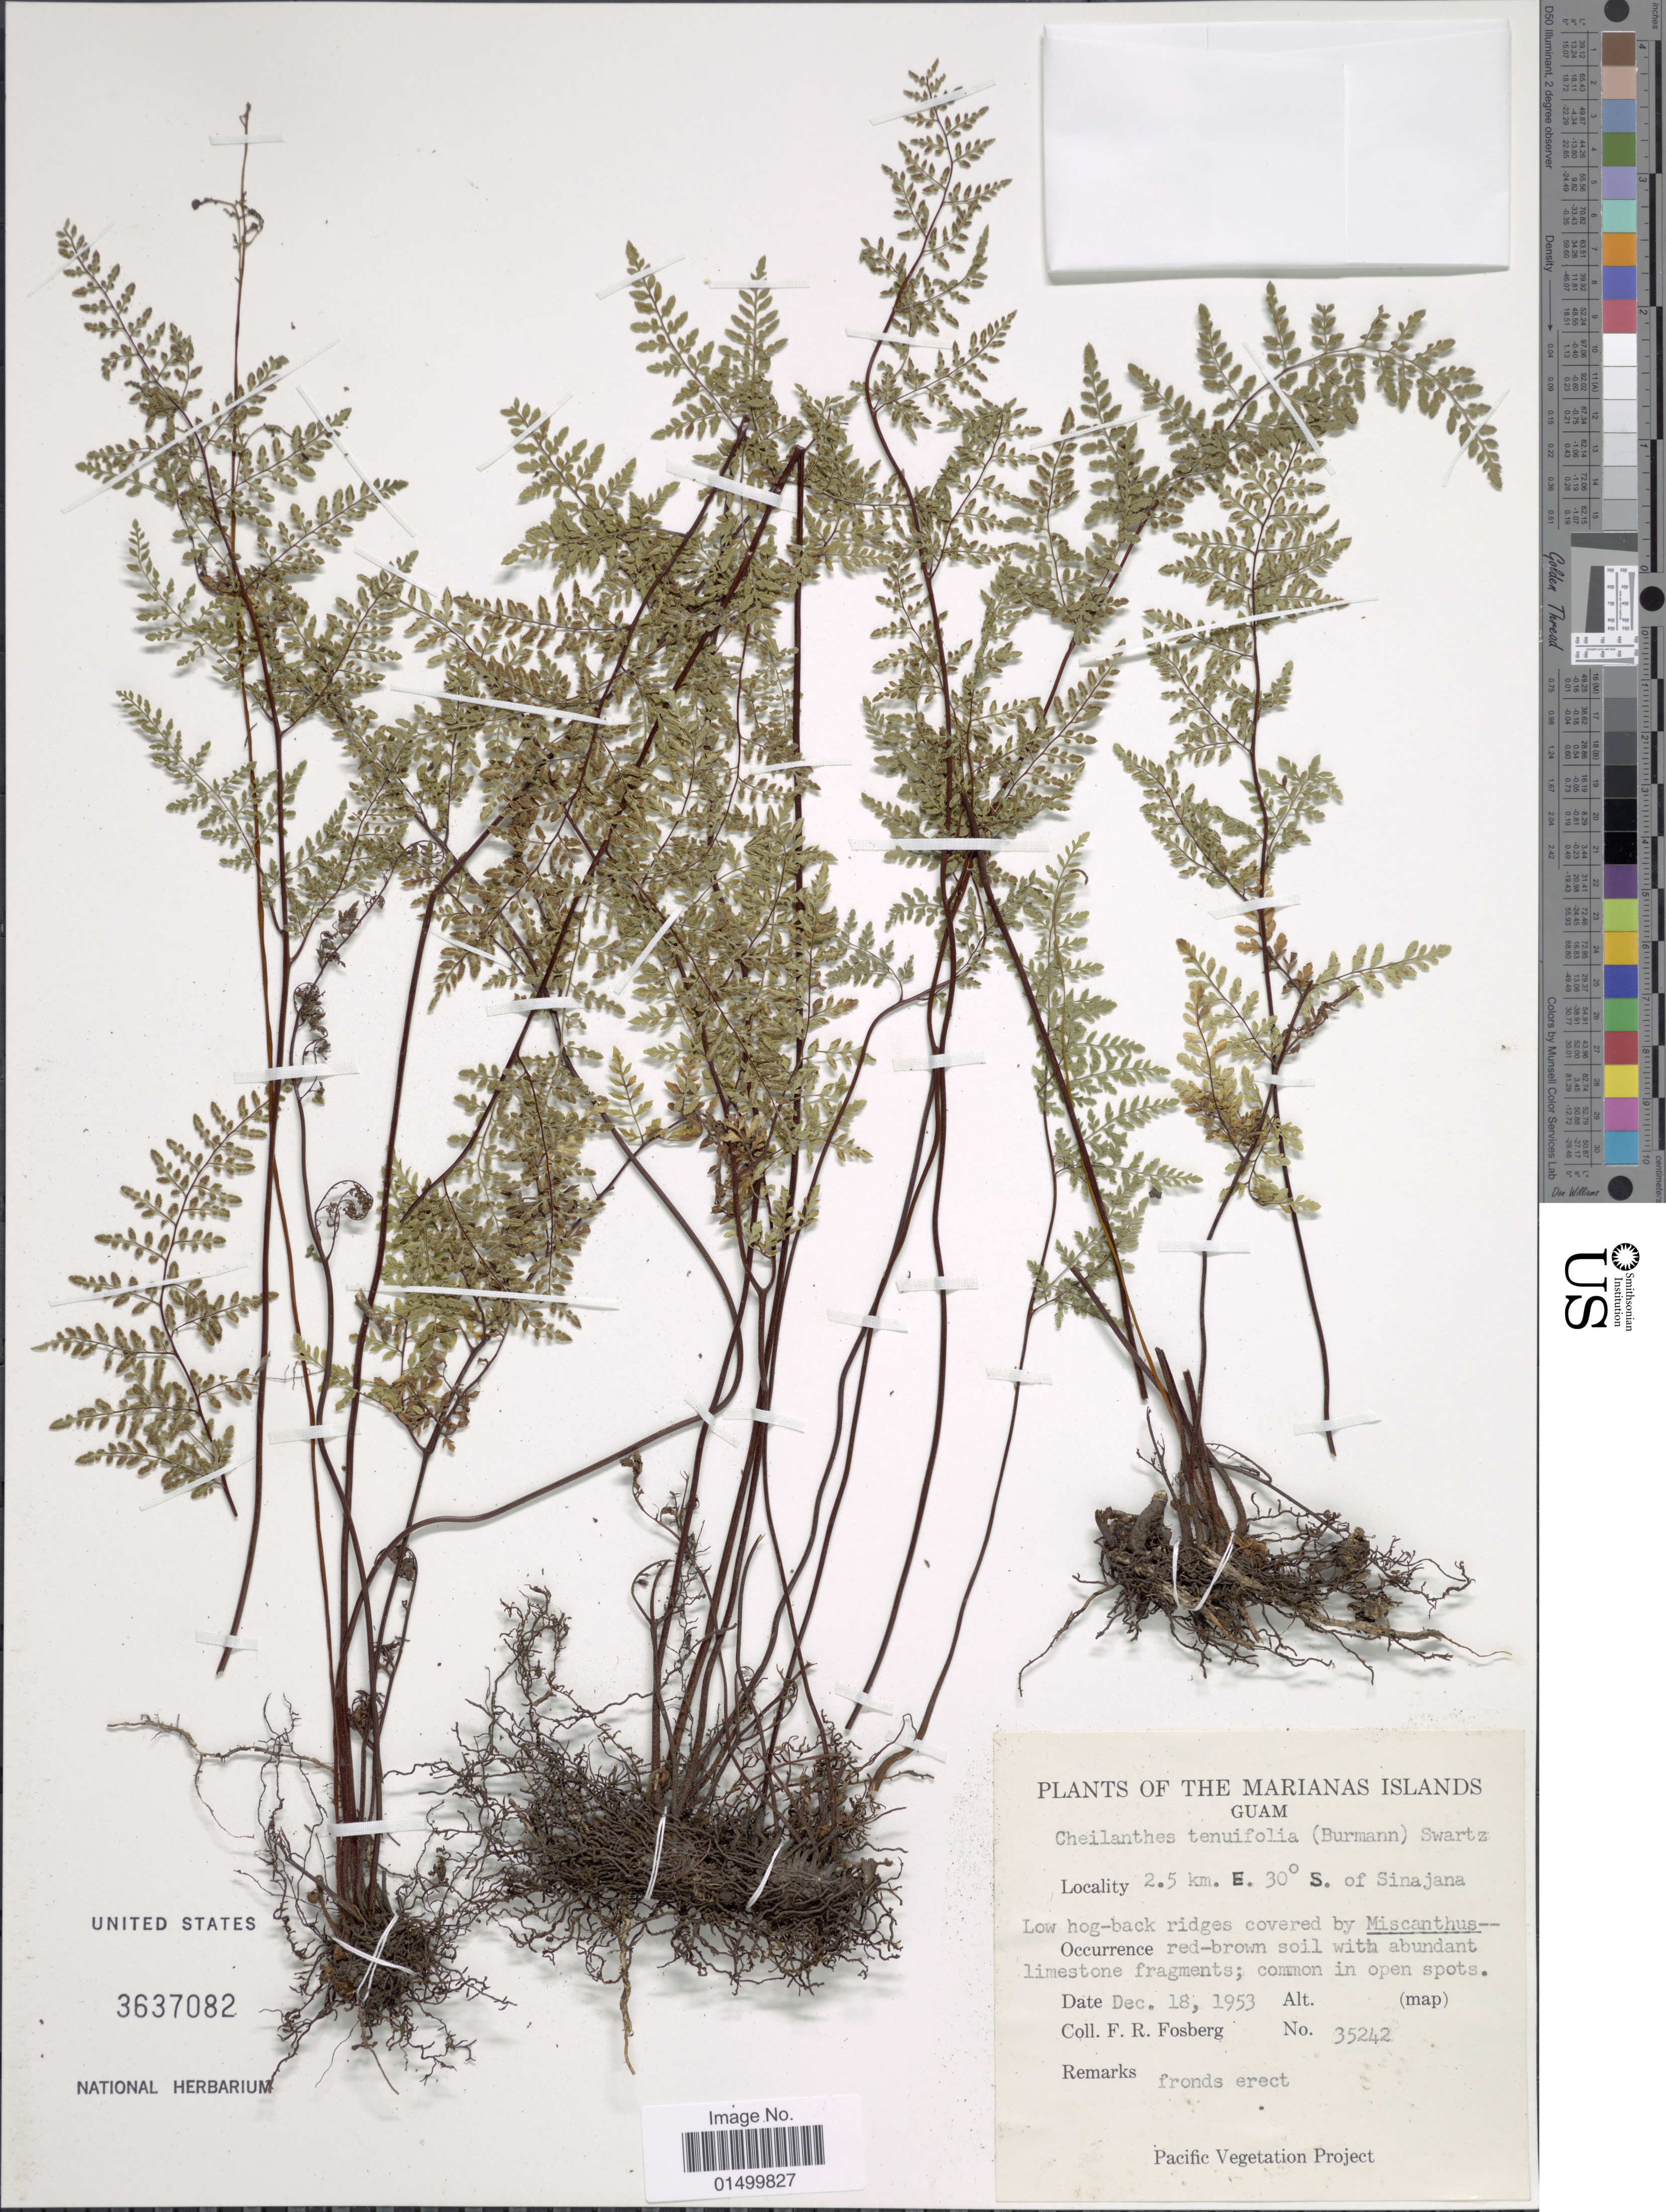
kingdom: Plantae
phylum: Tracheophyta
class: Polypodiopsida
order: Polypodiales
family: Pteridaceae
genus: Cheilanthes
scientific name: Cheilanthes tenuifolia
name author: (Burm. f.) Sw.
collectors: F. R. Fosberg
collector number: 35242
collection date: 1953-12-18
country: Guam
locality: The Mariana Islands, 2.5 km. E. 30° S. of Sinajana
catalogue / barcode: US 3637082